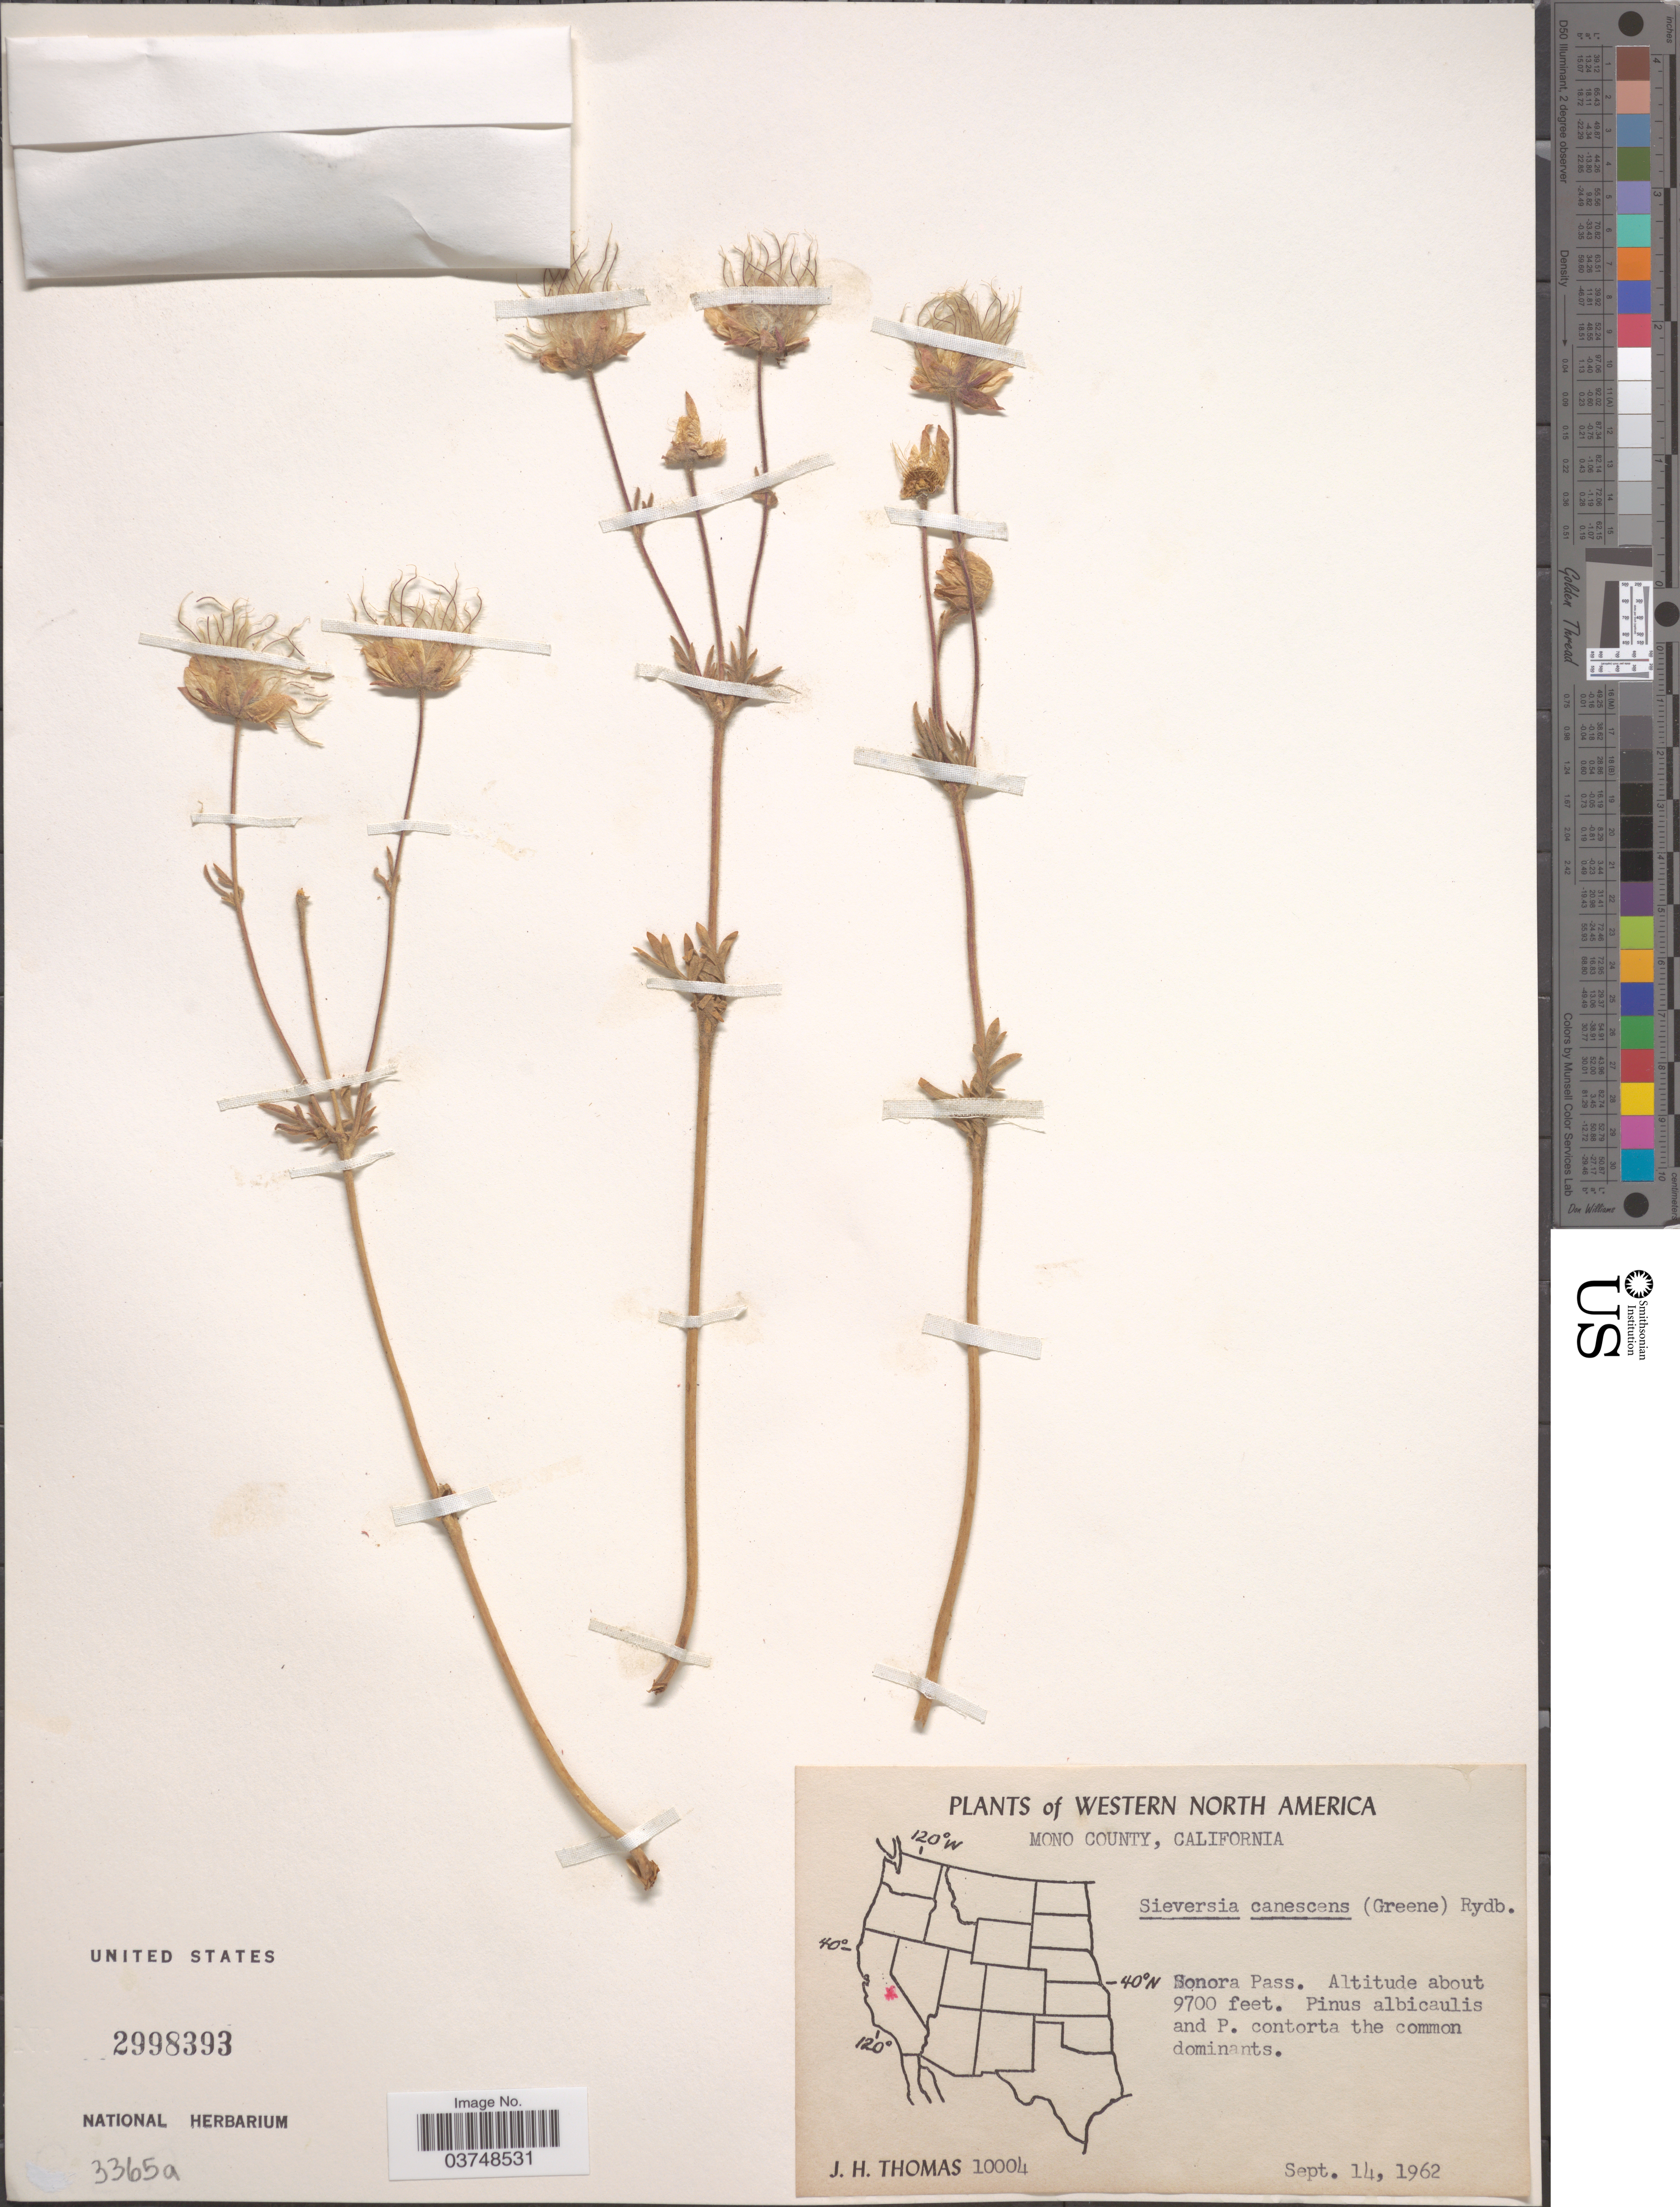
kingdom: Plantae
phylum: Tracheophyta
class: Magnoliopsida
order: Rosales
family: Rosaceae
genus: Geum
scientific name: Geum triflorum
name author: Pursh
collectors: J. H. Thomas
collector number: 10004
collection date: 1962-09-14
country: United States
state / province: California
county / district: Mono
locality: Western North America. Mono County. Sonora Pass.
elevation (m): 2957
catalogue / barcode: US 2998393